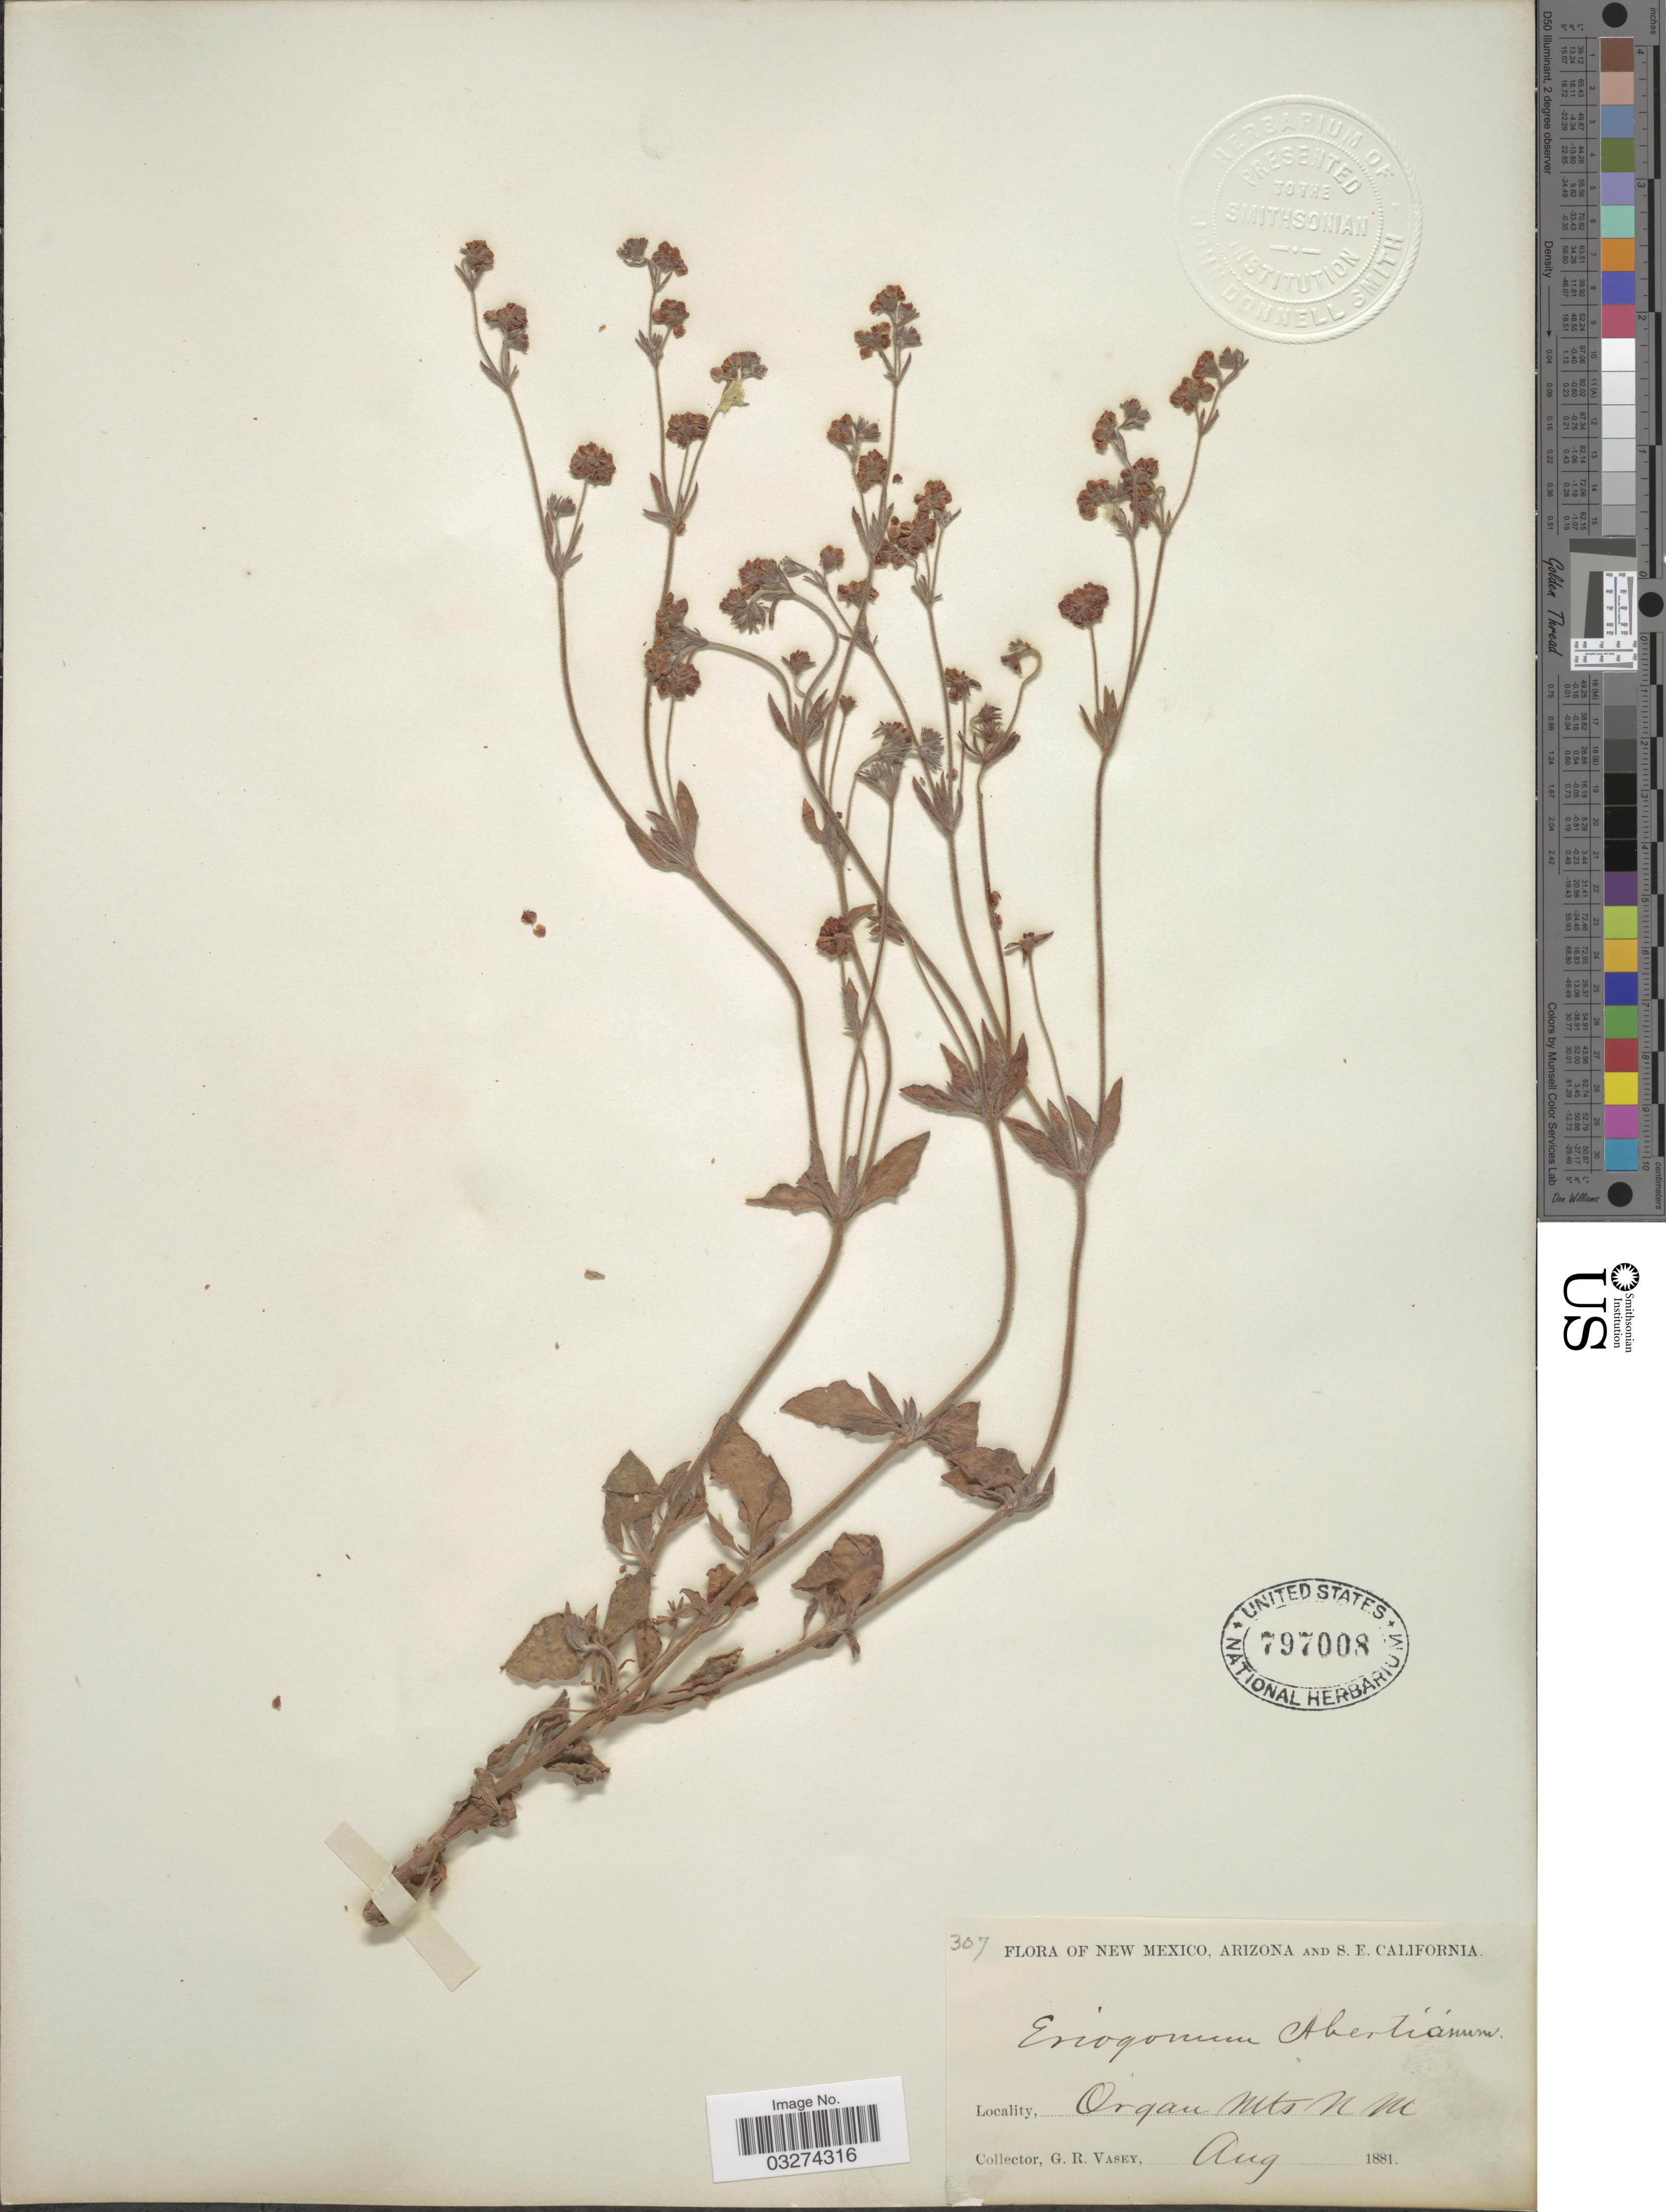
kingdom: Plantae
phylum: Tracheophyta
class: Magnoliopsida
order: Caryophyllales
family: Polygonaceae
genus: Eriogonum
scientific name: Eriogonum abertianum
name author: Torr.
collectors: G. R. Vasey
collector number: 307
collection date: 1881-08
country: United States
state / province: New Mexico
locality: Organ Mts.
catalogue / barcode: US 797008